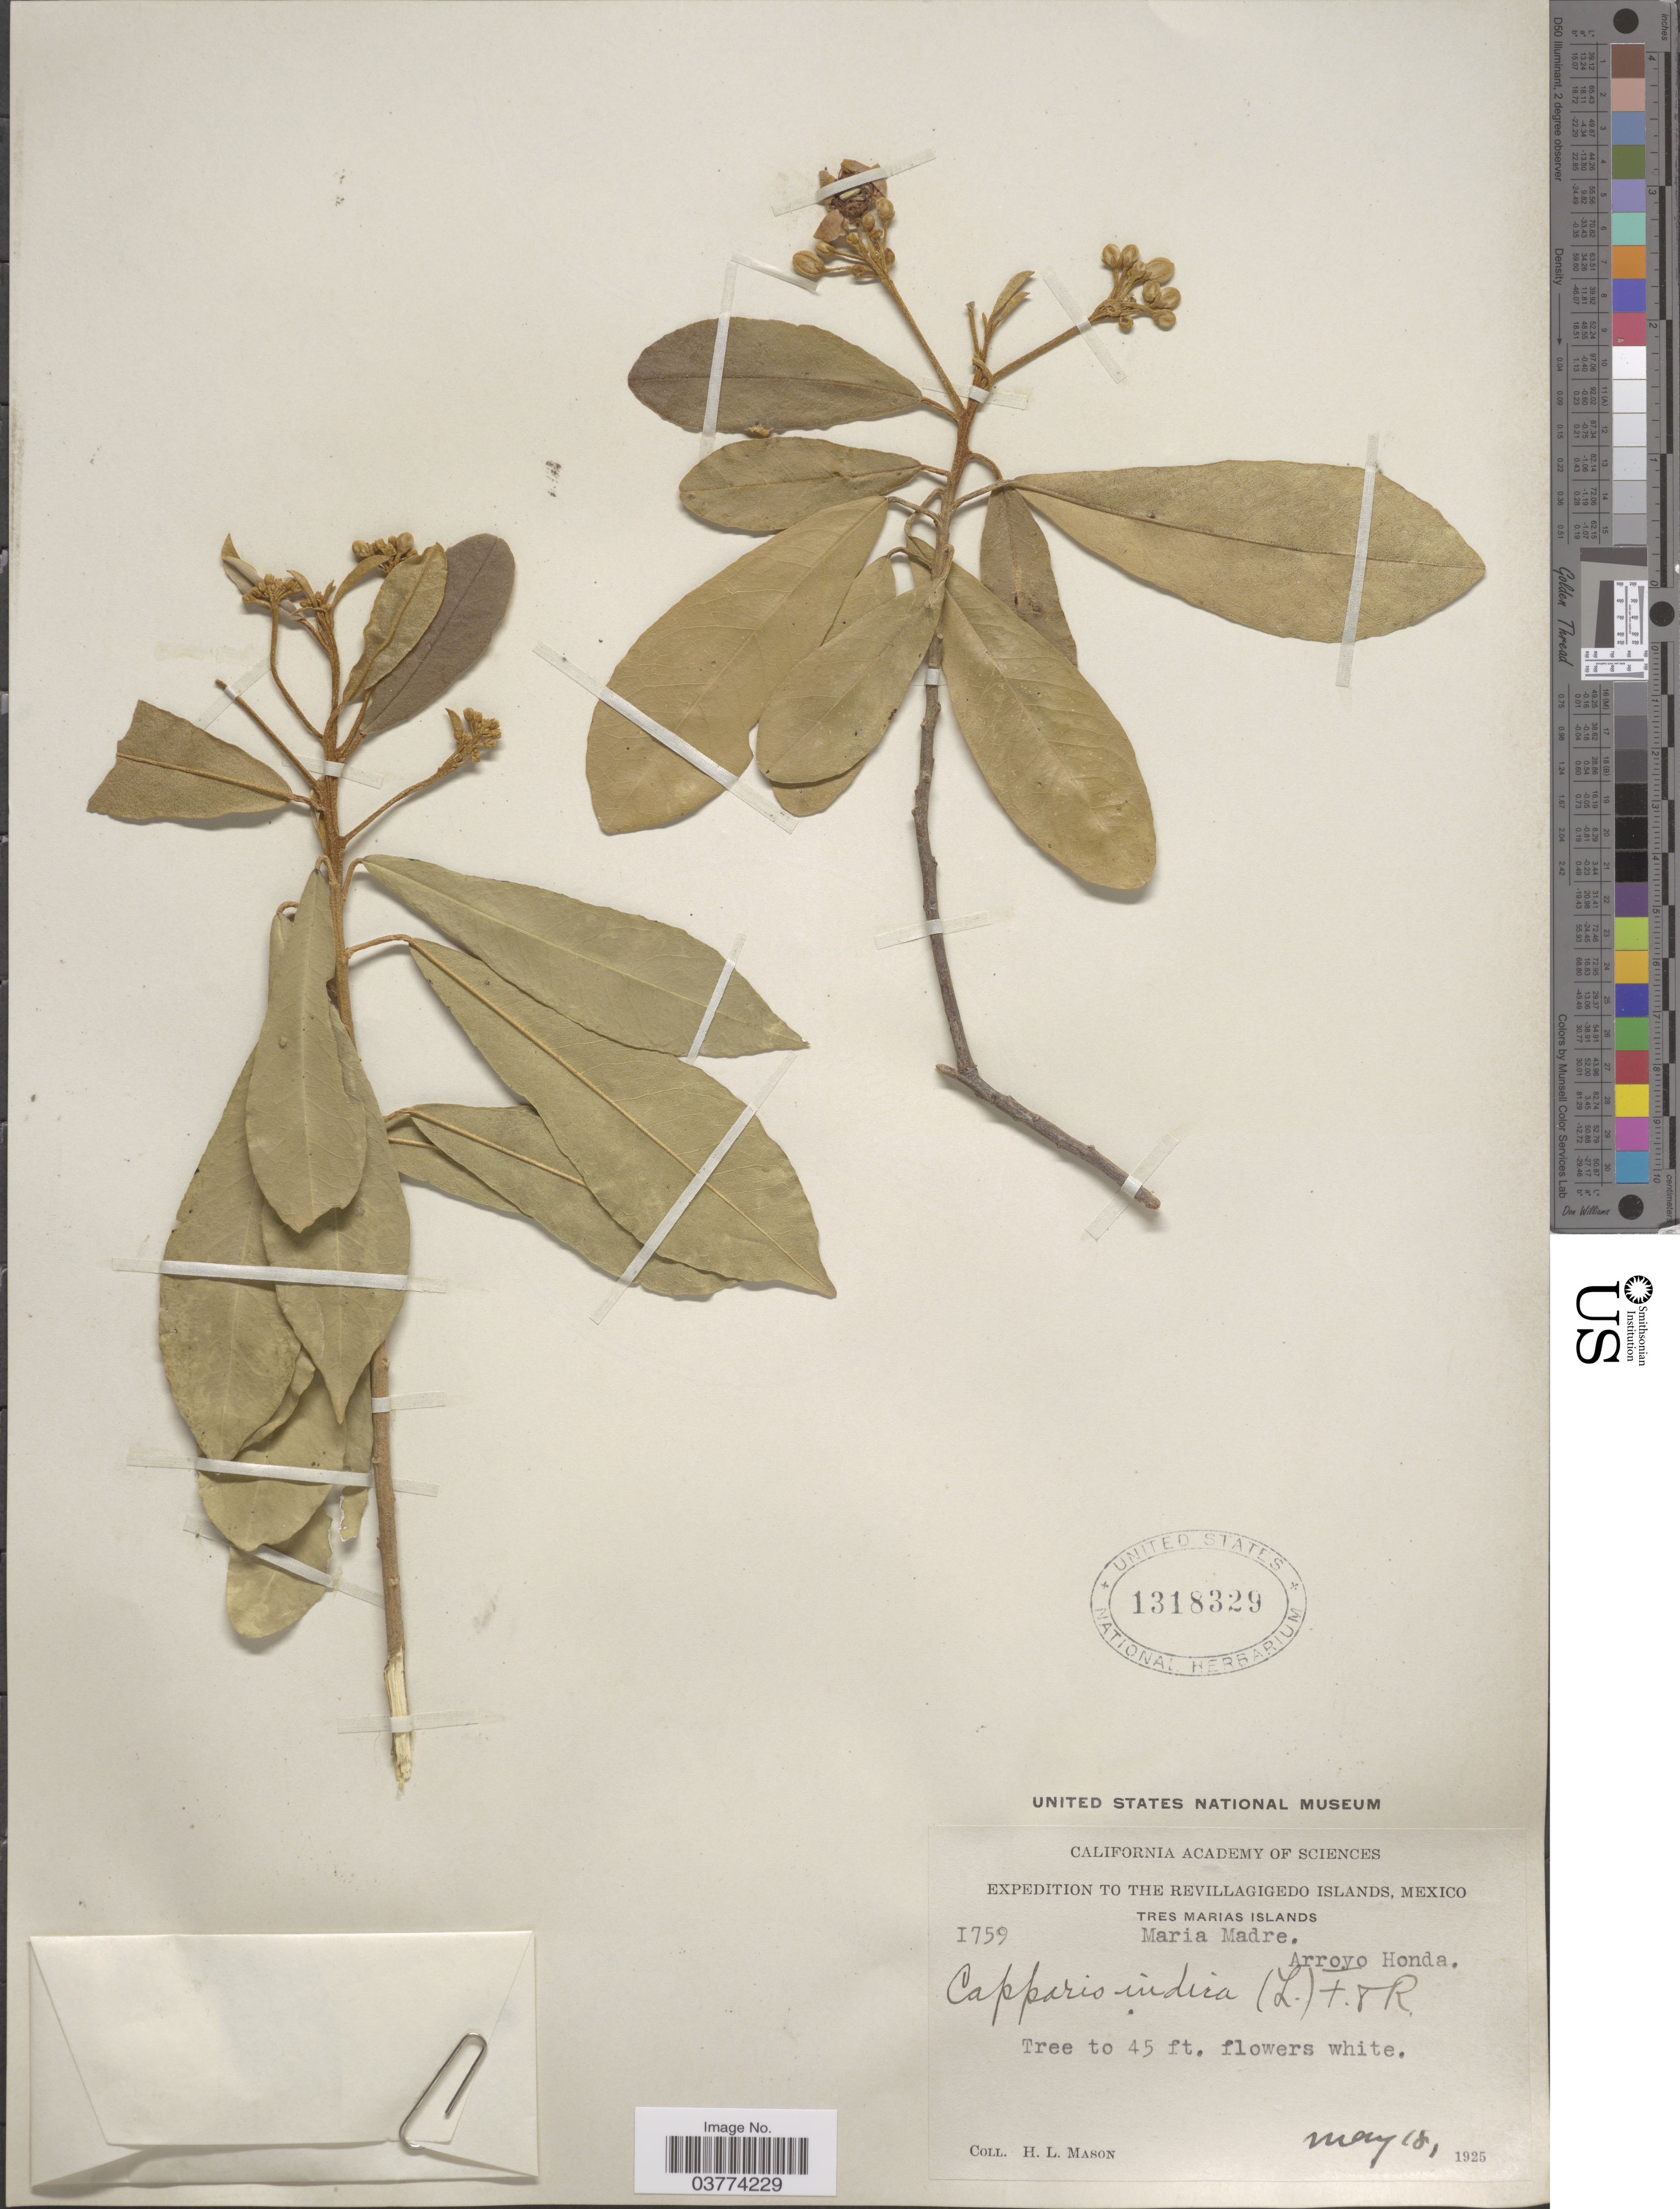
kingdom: Plantae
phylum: Tracheophyta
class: Magnoliopsida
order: Brassicales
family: Capparaceae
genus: Quadrella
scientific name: Quadrella indica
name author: (L.) Iltis & Cornejo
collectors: H. L. Mason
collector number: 1759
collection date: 1925-05-18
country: Mexico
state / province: Nayarit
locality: The Revillagigedo Islands. Tres Marias Islands. Maria Madre. Arroyo Honda.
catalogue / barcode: US 1318329